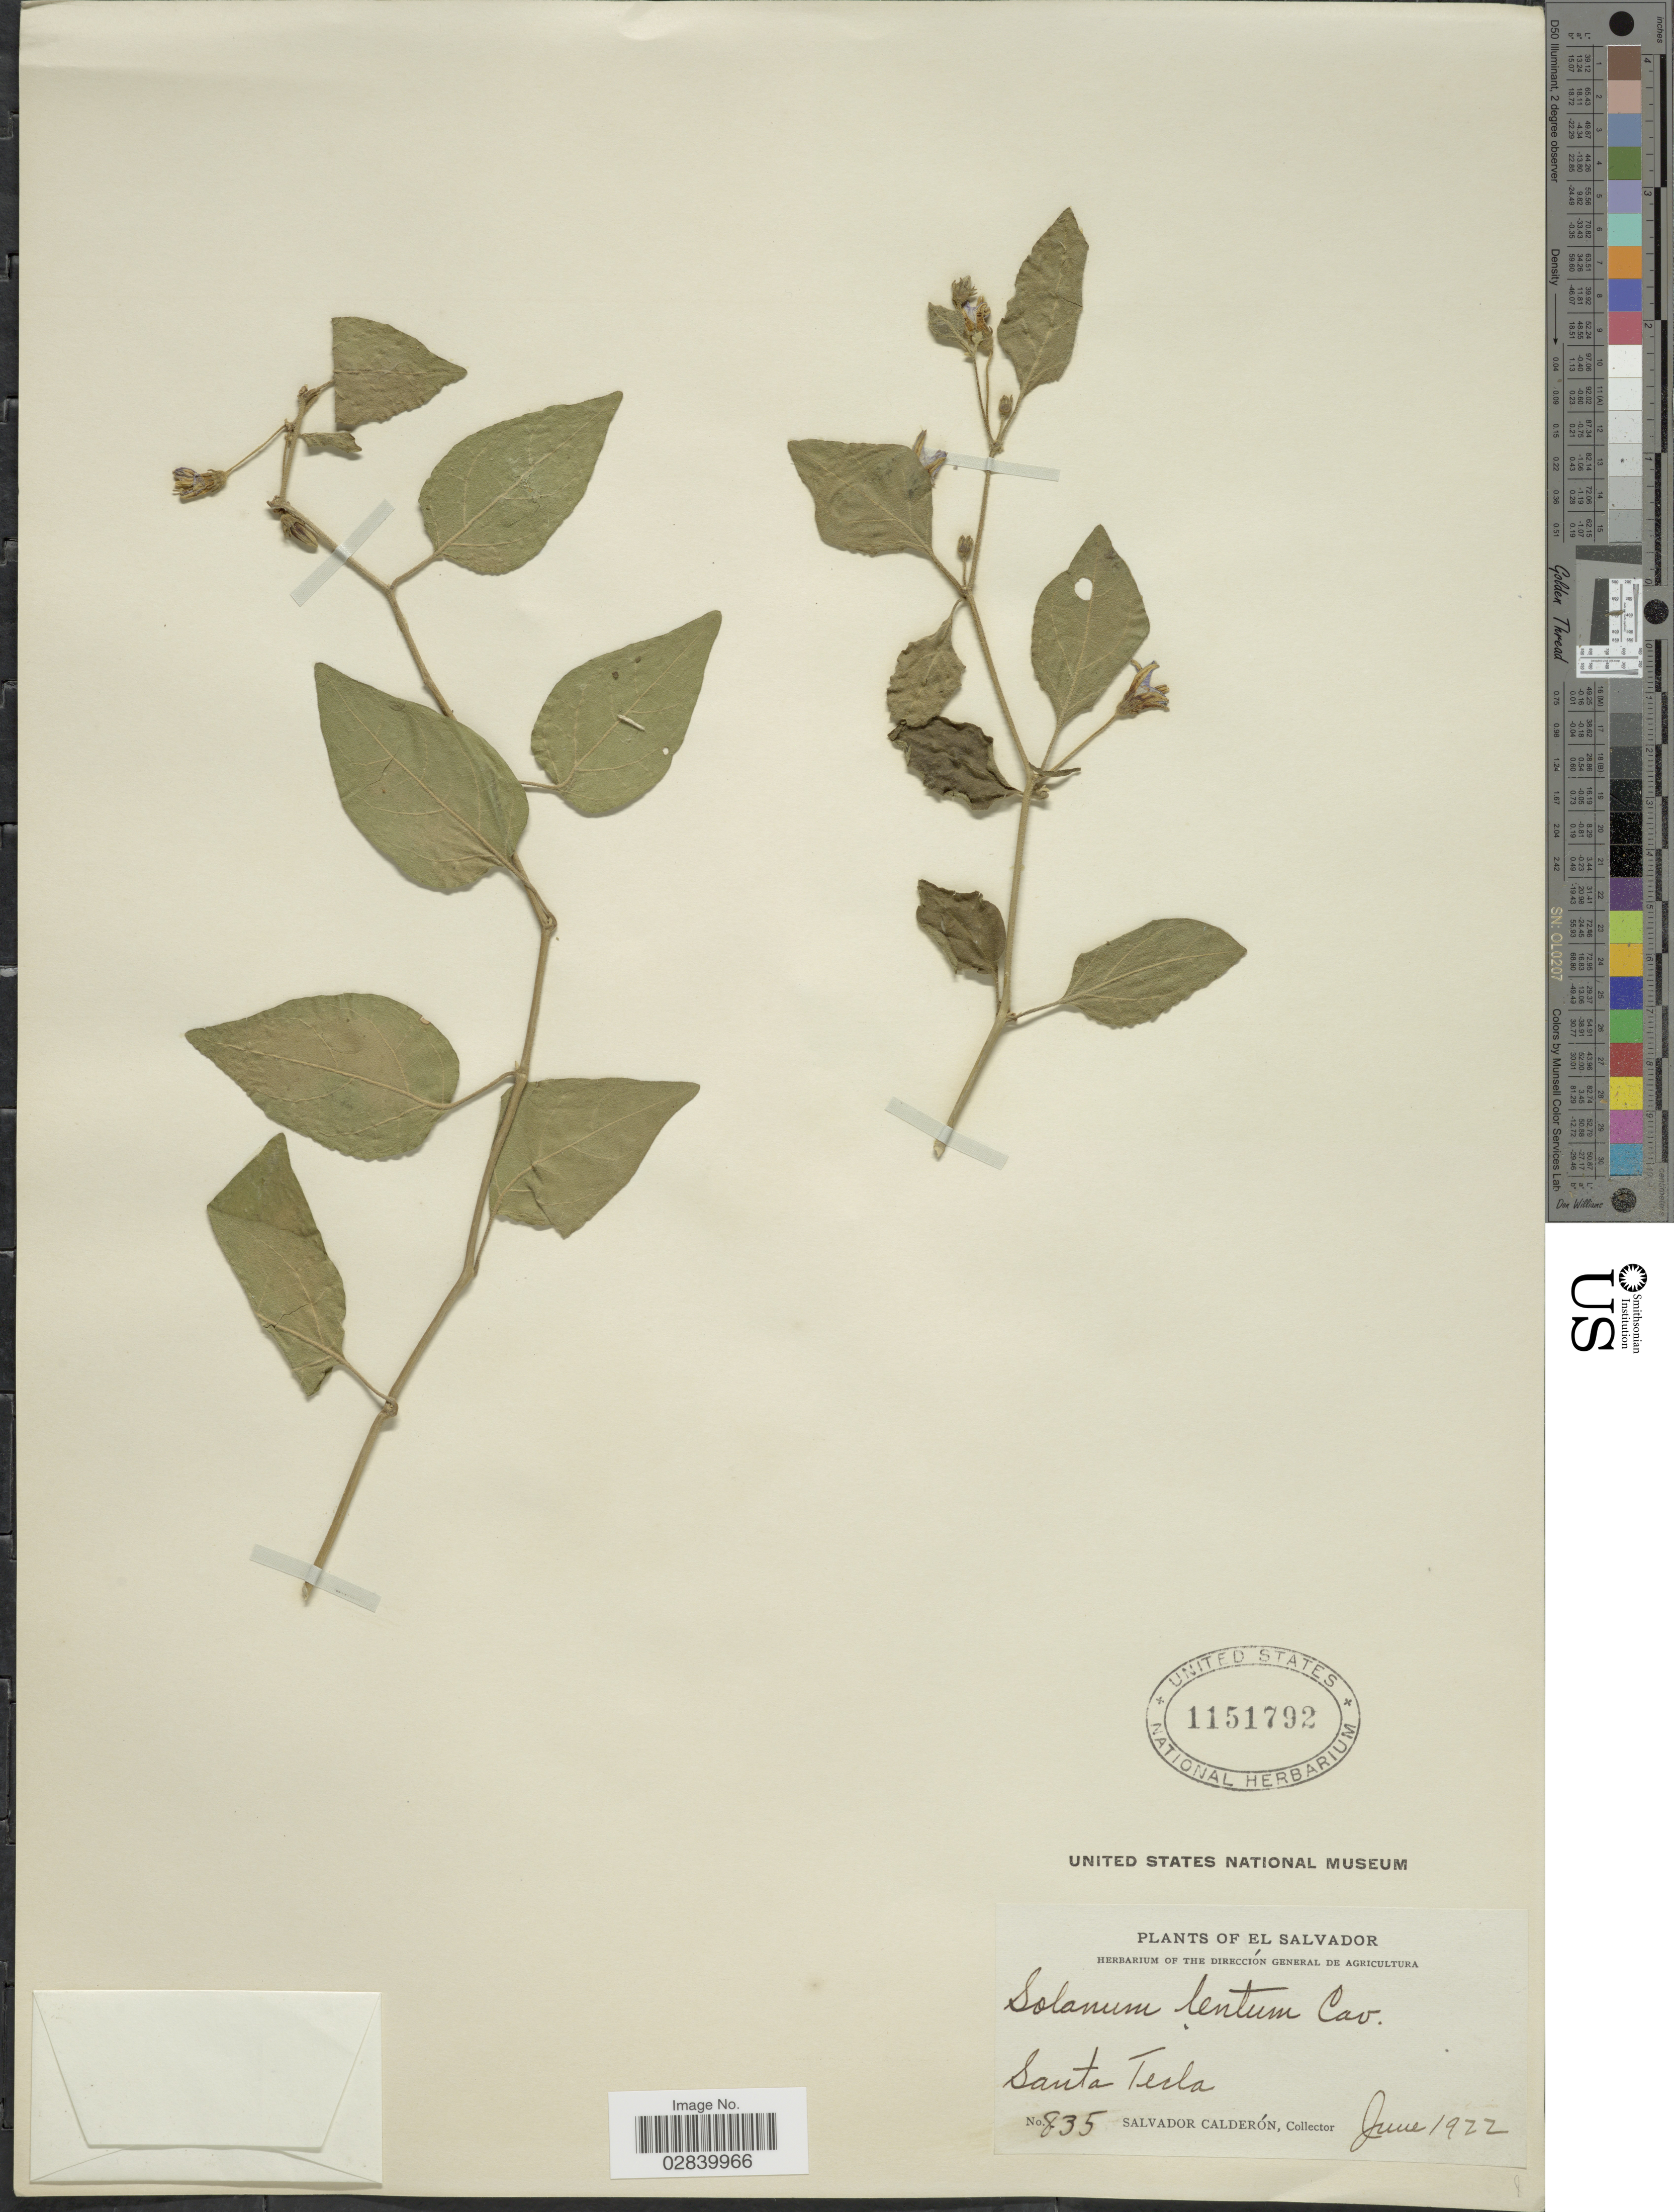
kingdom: Plantae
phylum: Tracheophyta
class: Magnoliopsida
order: Solanales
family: Solanaceae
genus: Lycianthes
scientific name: Lycianthes lenta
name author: (Cav.) Bitter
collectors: S. Calderón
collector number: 835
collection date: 1922-06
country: El Salvador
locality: Santa Tecla.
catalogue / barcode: US 1151792